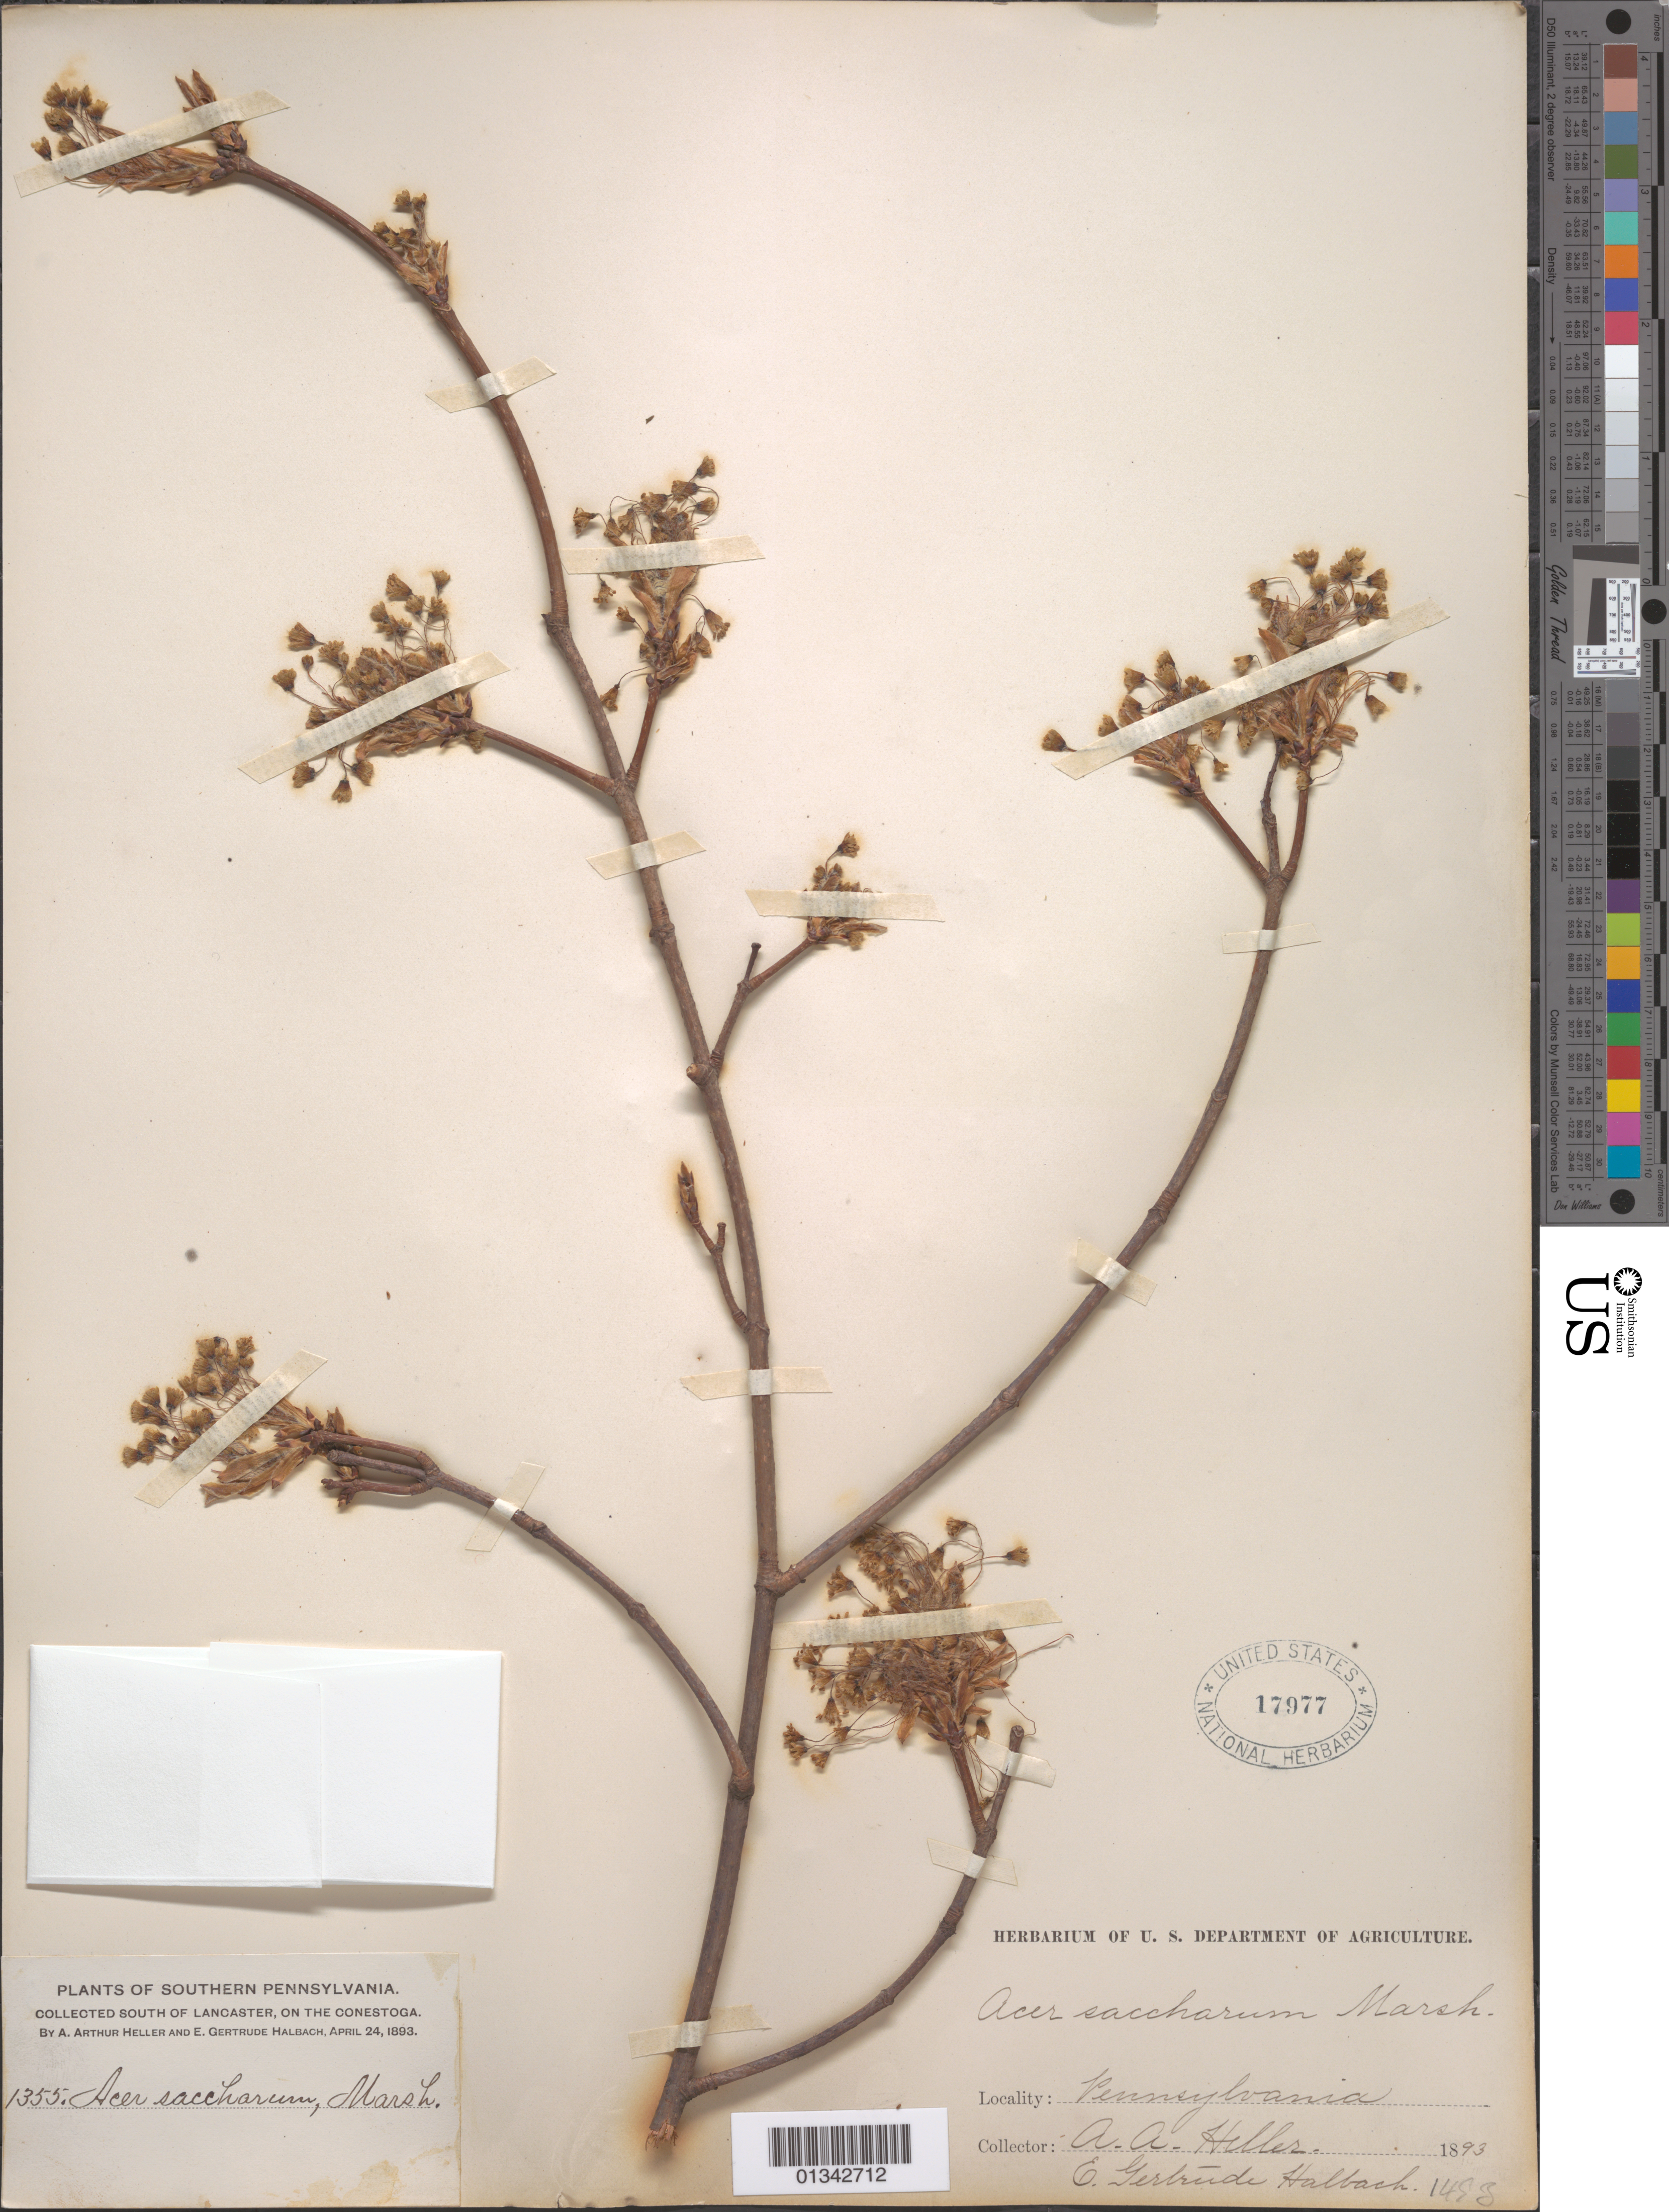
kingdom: Plantae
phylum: Tracheophyta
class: Magnoliopsida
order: Sapindales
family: Sapindaceae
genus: Acer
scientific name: Acer saccharum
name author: Marshall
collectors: A. A. Heller & E. G. Halbach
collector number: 1355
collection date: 1893-04-24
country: United States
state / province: Pennsylvania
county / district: Lancaster County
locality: Lancaster County, on the Conestoga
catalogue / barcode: US 17977